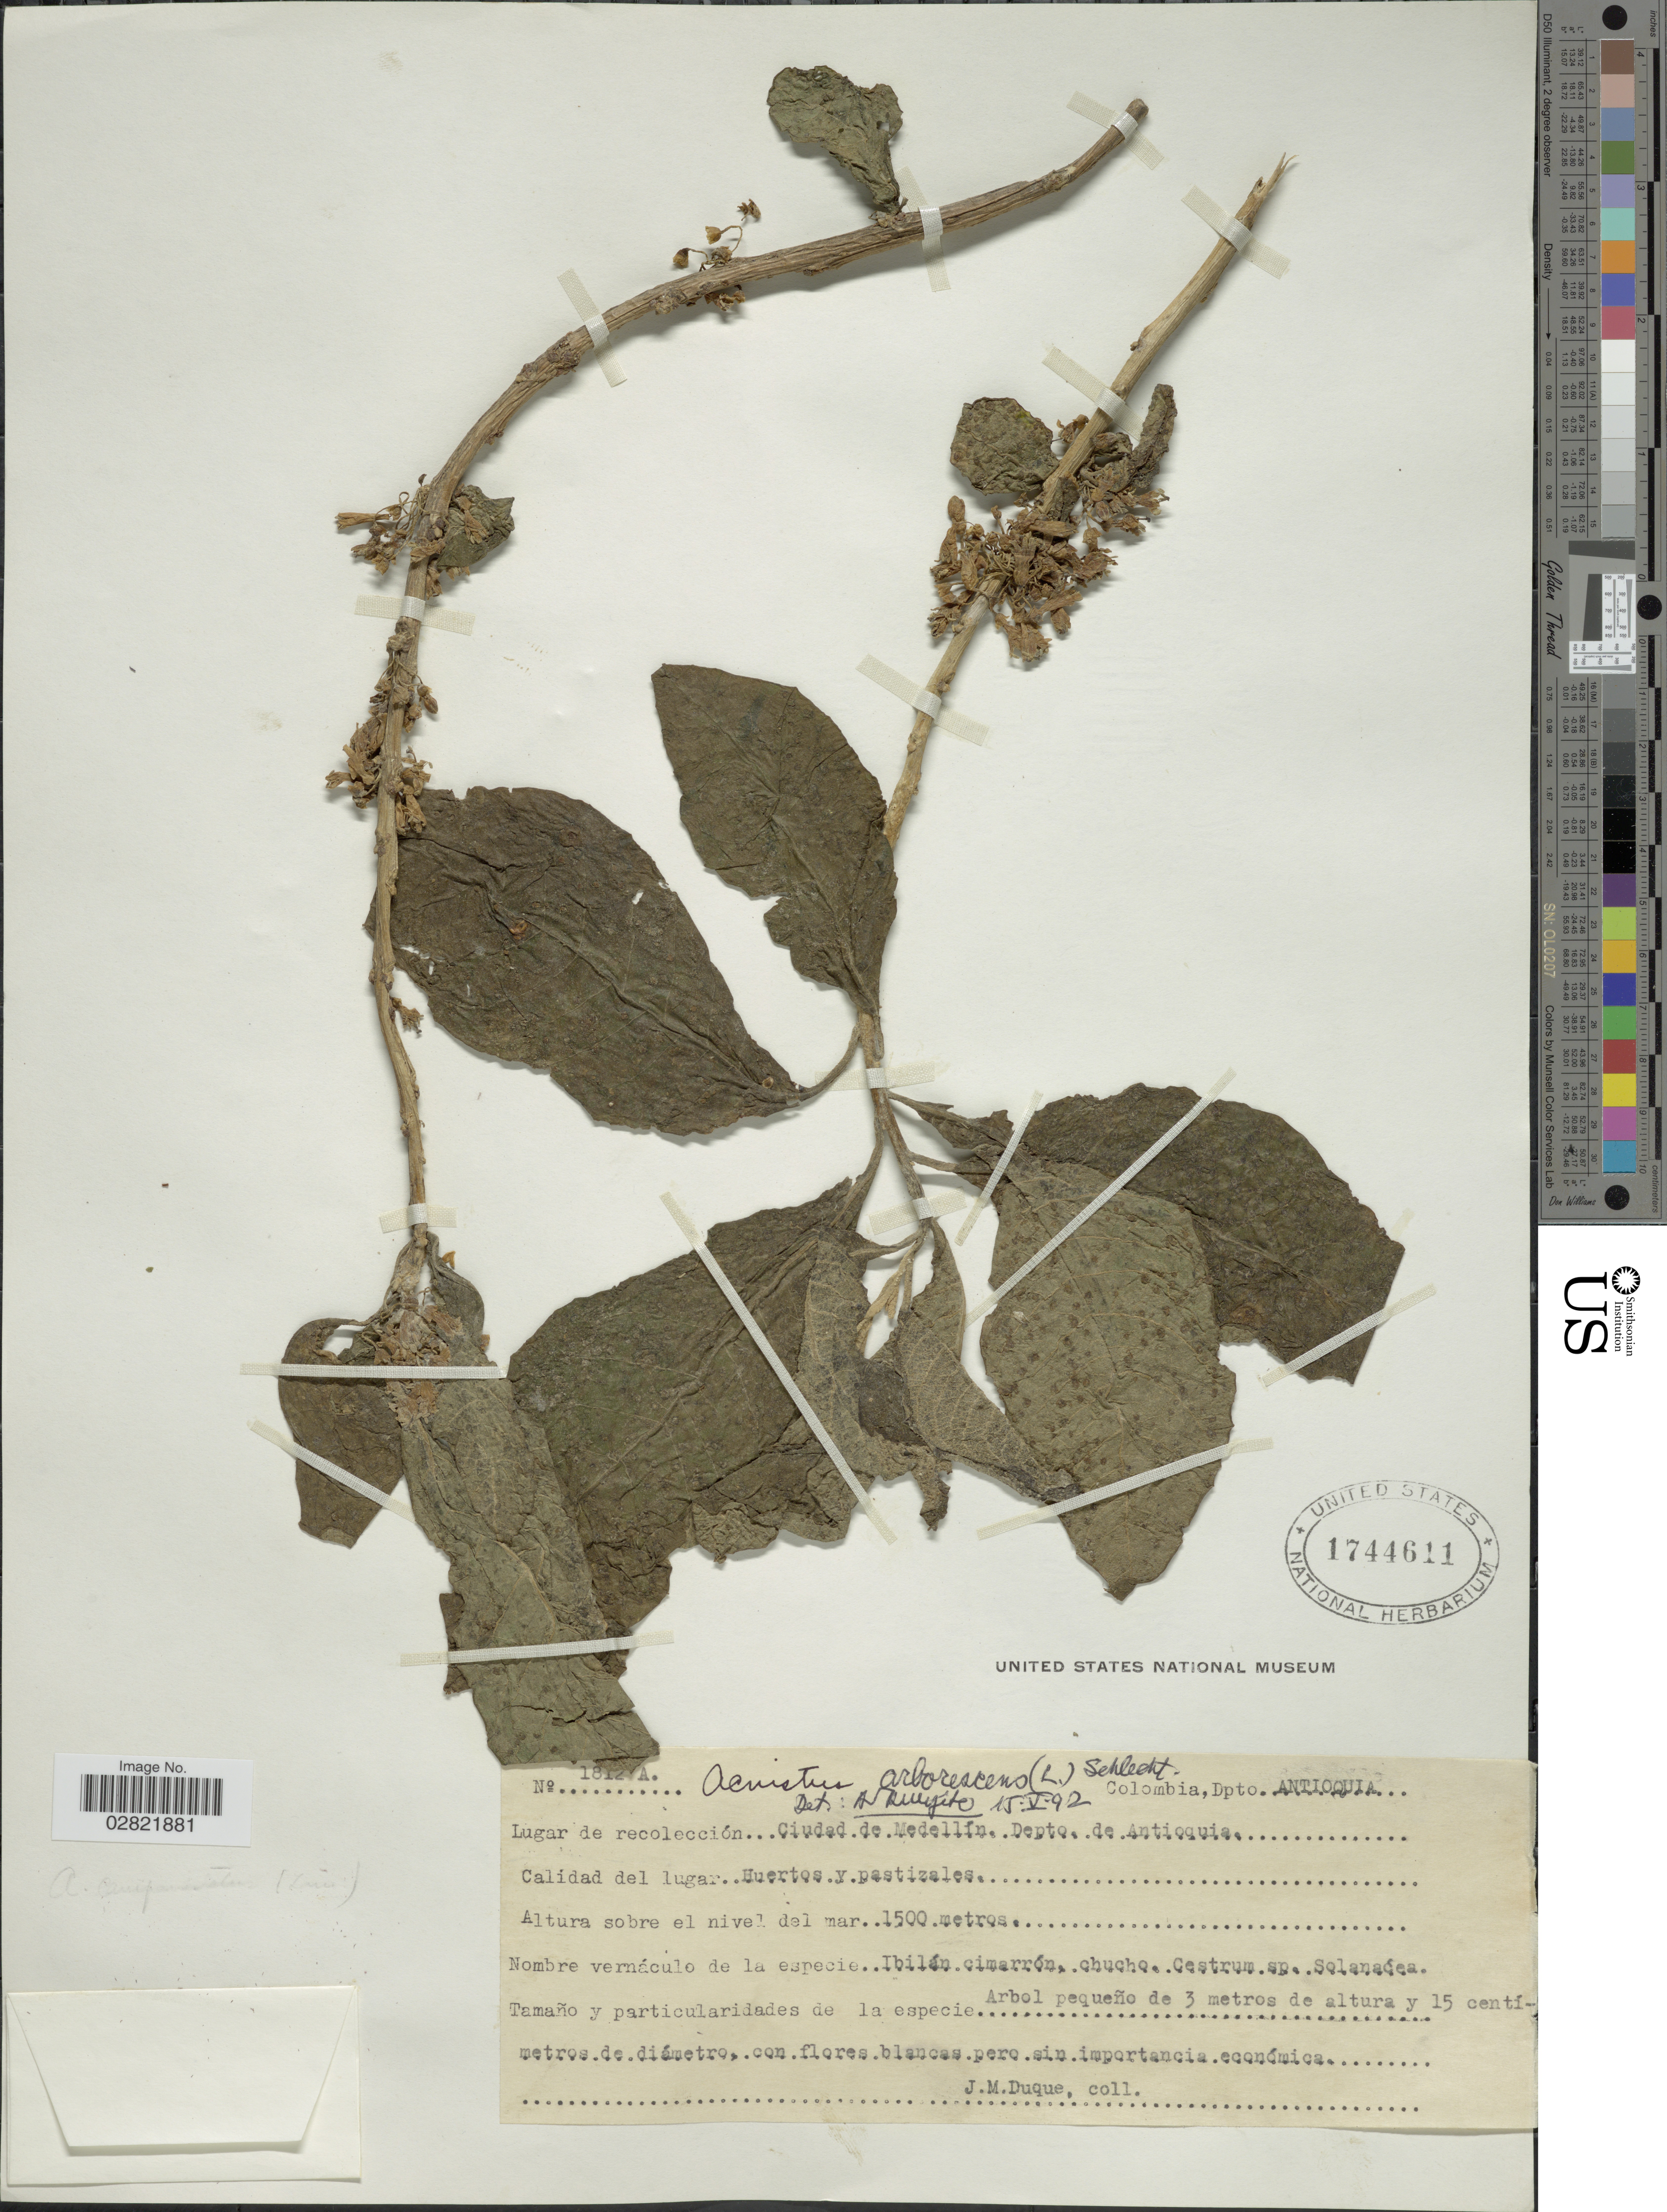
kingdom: Plantae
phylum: Tracheophyta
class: Magnoliopsida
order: Solanales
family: Solanaceae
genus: Acnistus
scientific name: Acnistus arborescens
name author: (L.) Schltdl.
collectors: J. Duque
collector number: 1812A*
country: Colombia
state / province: Antioquia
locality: Dpto. Antioquia, Ciudad de Medellín.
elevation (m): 1500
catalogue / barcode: US 1744611